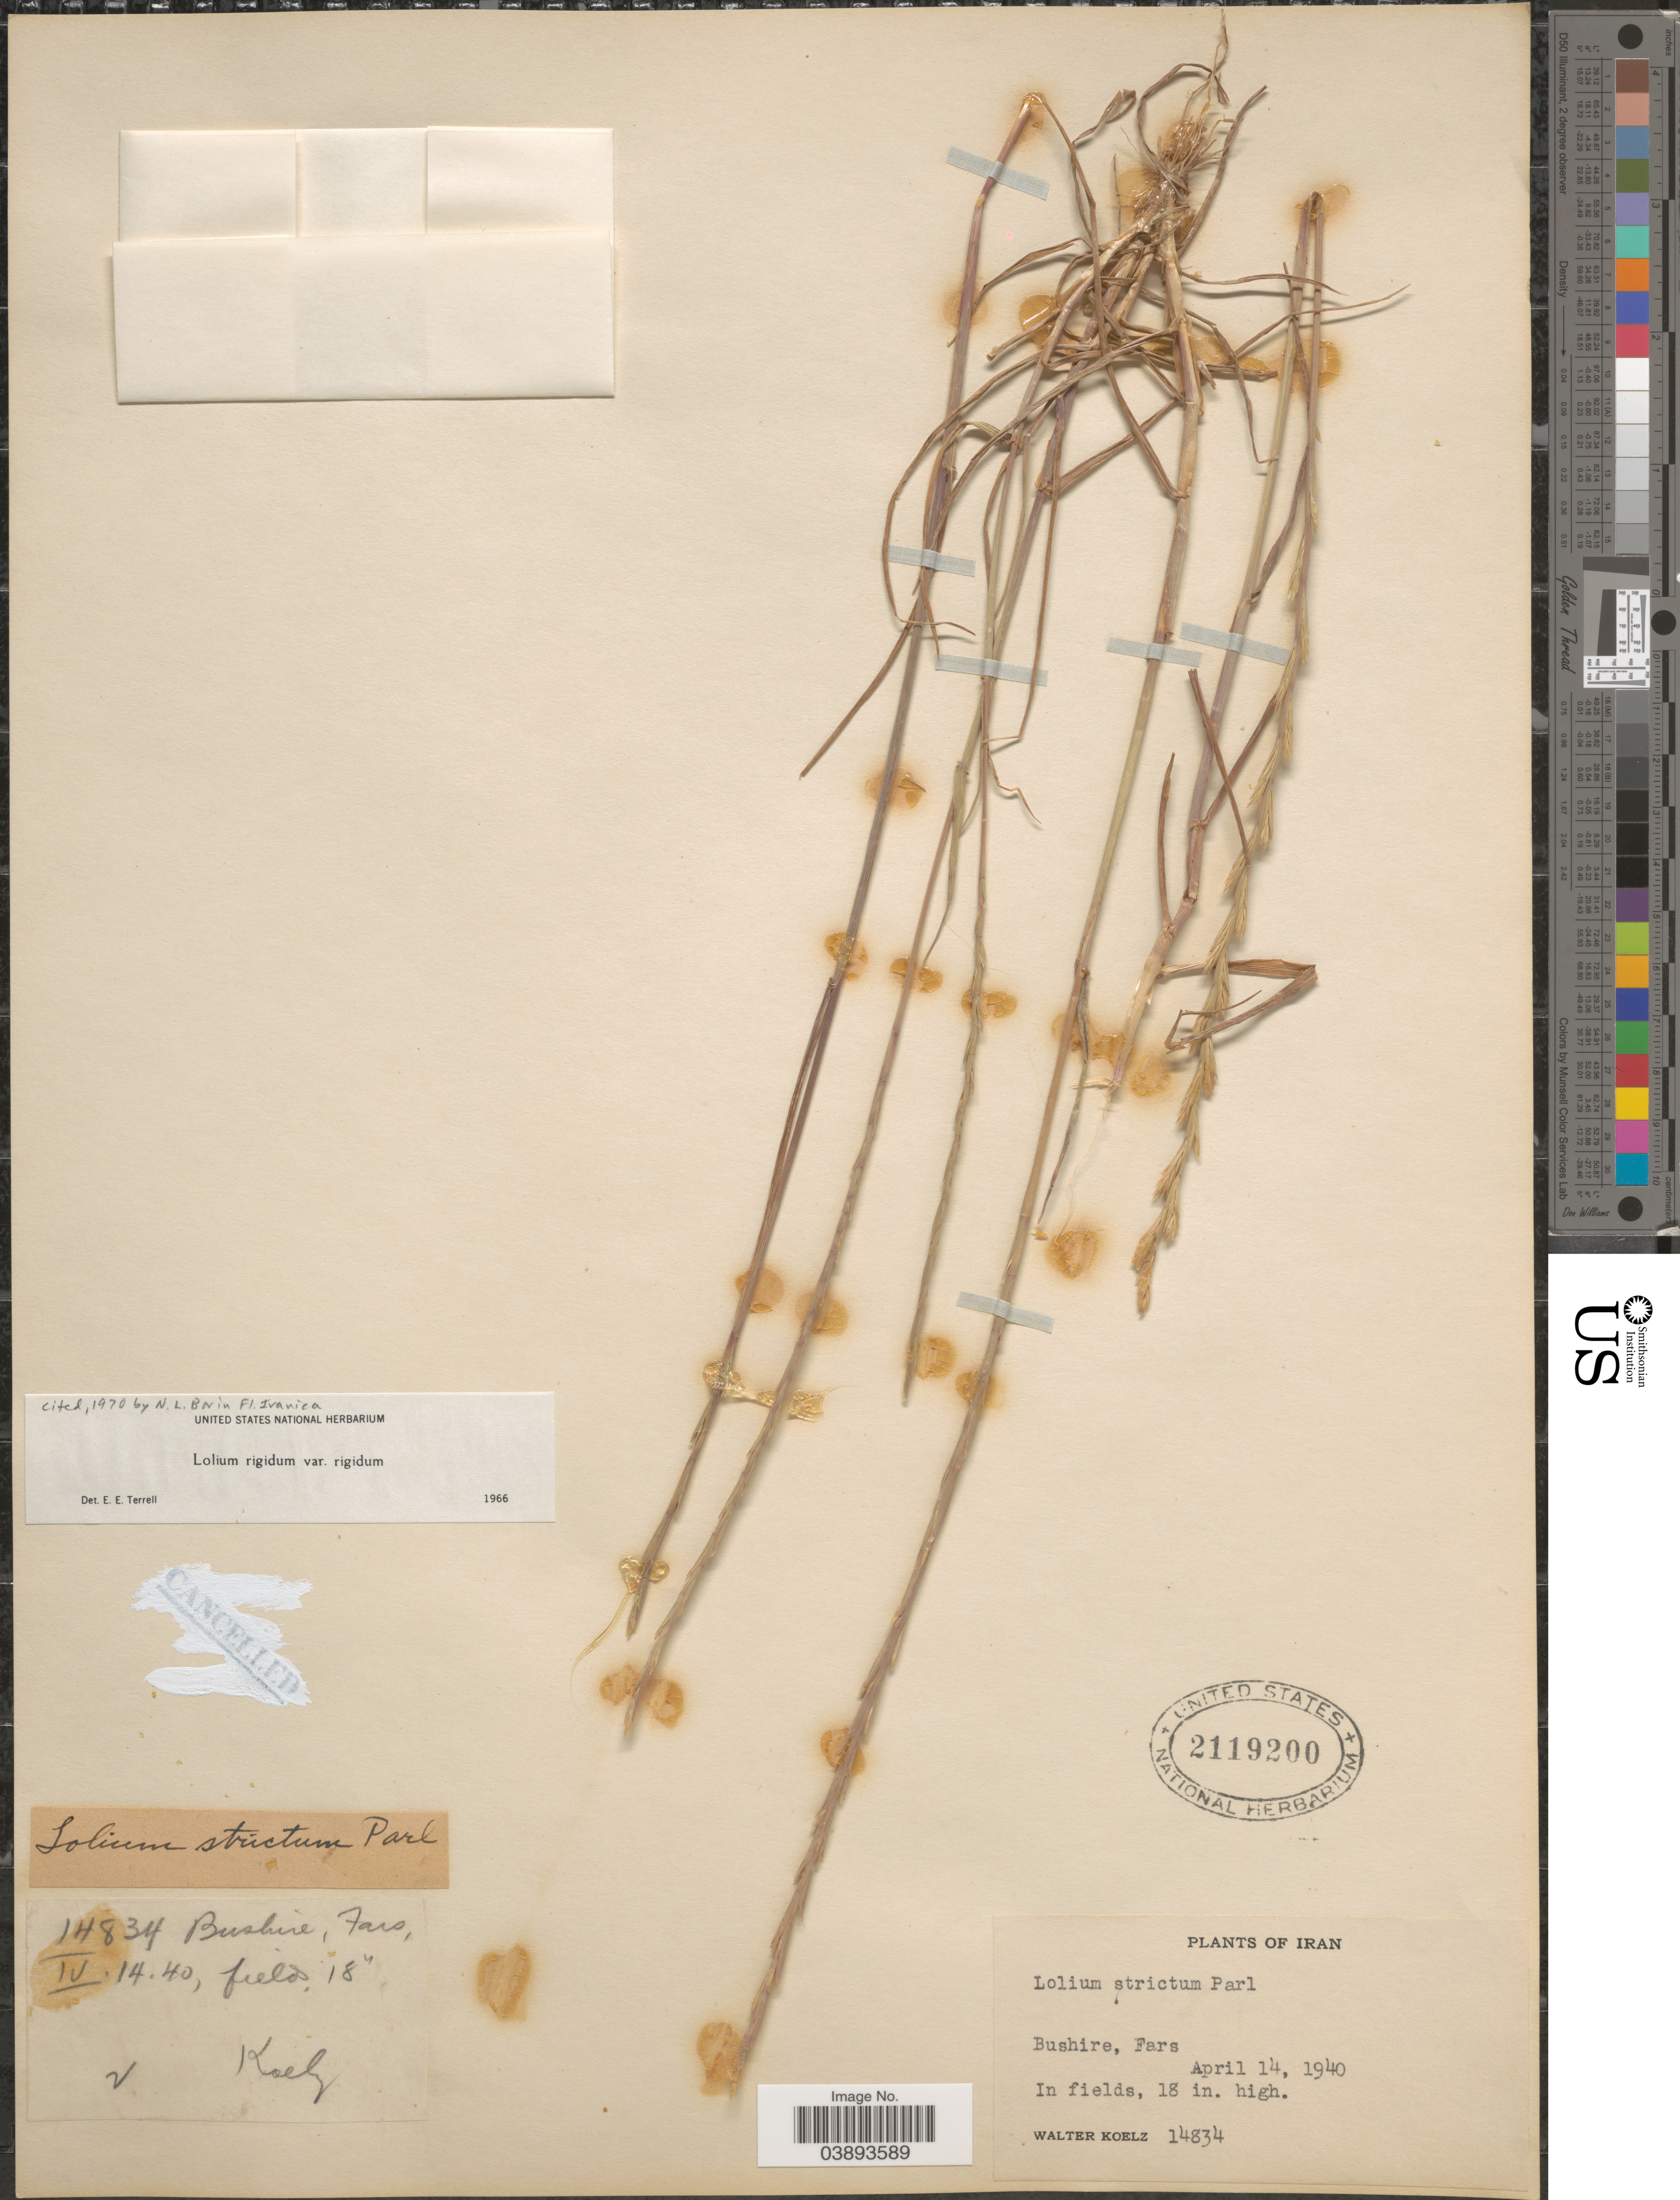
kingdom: Plantae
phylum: Tracheophyta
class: Liliopsida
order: Poales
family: Poaceae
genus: Lolium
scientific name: Lolium rigidum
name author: Gaudin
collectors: W. N. Koelz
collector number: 14834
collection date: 1940-04-14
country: Iran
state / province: Fars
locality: Bushire, Fars.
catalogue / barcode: US 2119200